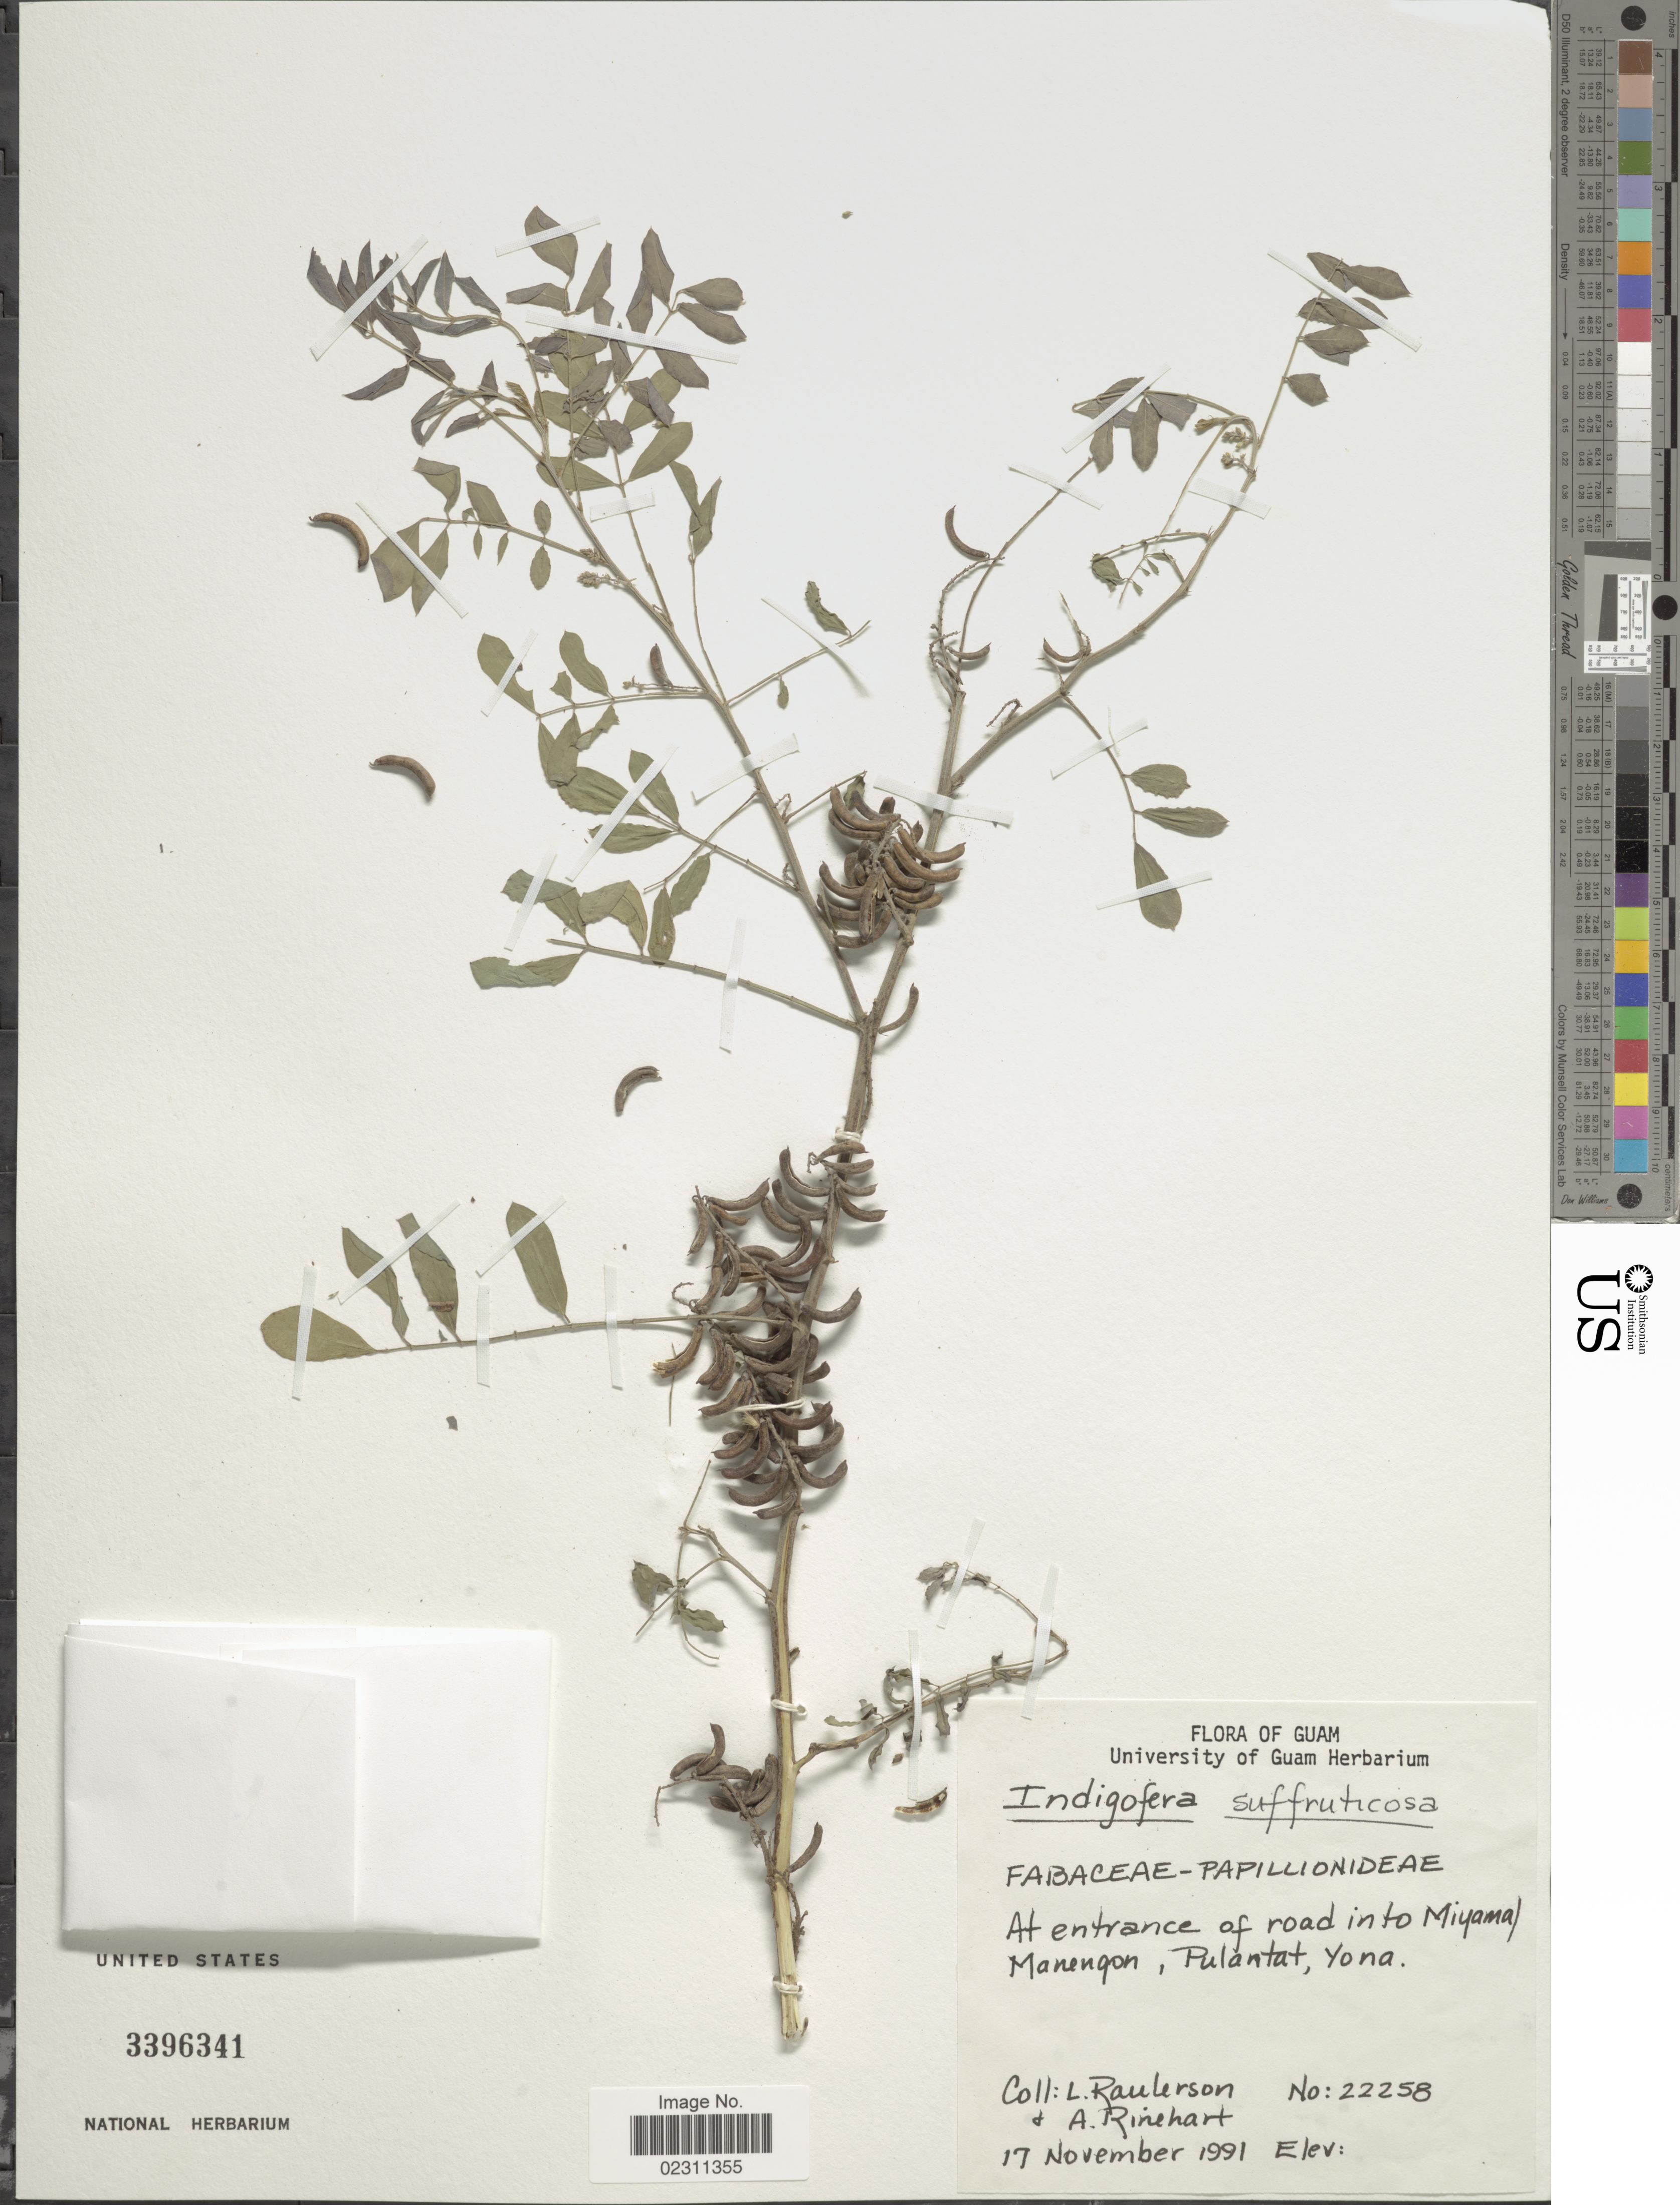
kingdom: Plantae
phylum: Tracheophyta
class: Magnoliopsida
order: Fabales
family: Fabaceae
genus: Indigofera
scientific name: Indigofera suffruticosa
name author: Mill.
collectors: L. Raulerson & A. Rinehart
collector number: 22258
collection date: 1991-11-17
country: Guam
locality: At entrance of road into Miyama. Manengon, Pulantat, Yona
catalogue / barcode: US 3396341